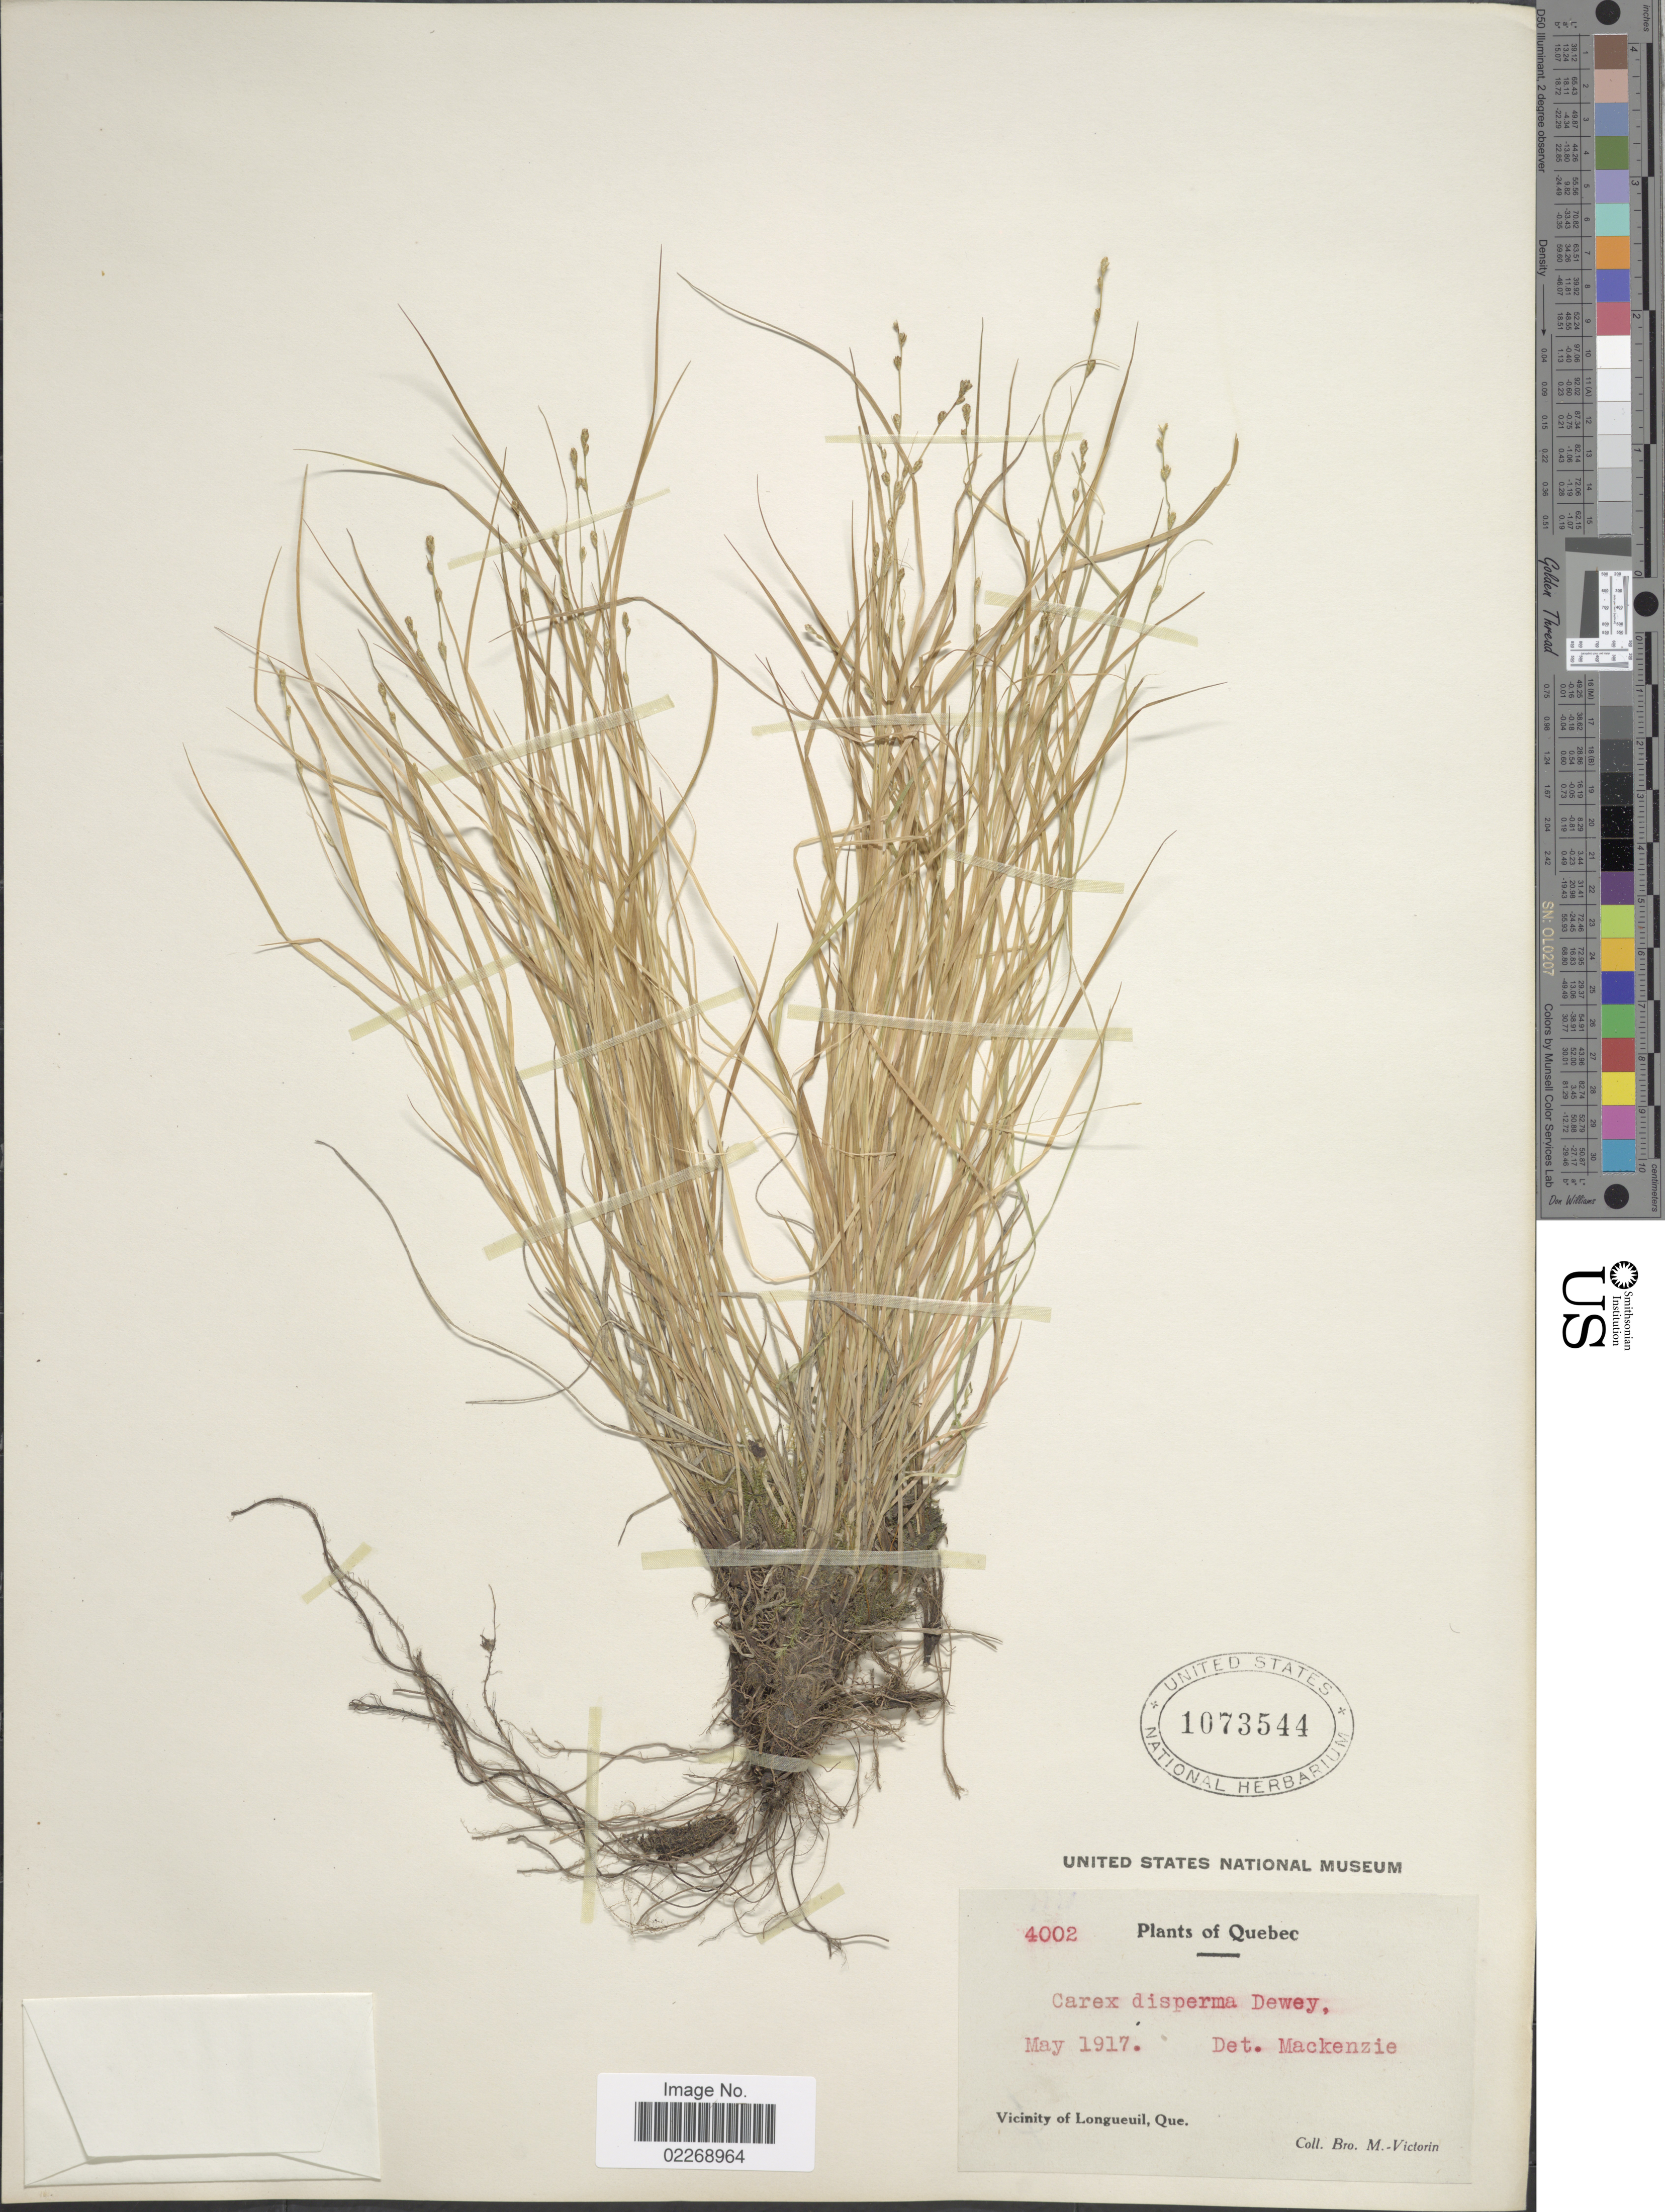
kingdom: Plantae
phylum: Tracheophyta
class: Liliopsida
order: Poales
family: Cyperaceae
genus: Carex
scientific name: Carex disperma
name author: Dewey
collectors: Fr. Marie-Victorin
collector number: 4002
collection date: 1917-05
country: Canada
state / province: Quebec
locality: Vicinity of Longueuil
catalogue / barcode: US 1073544